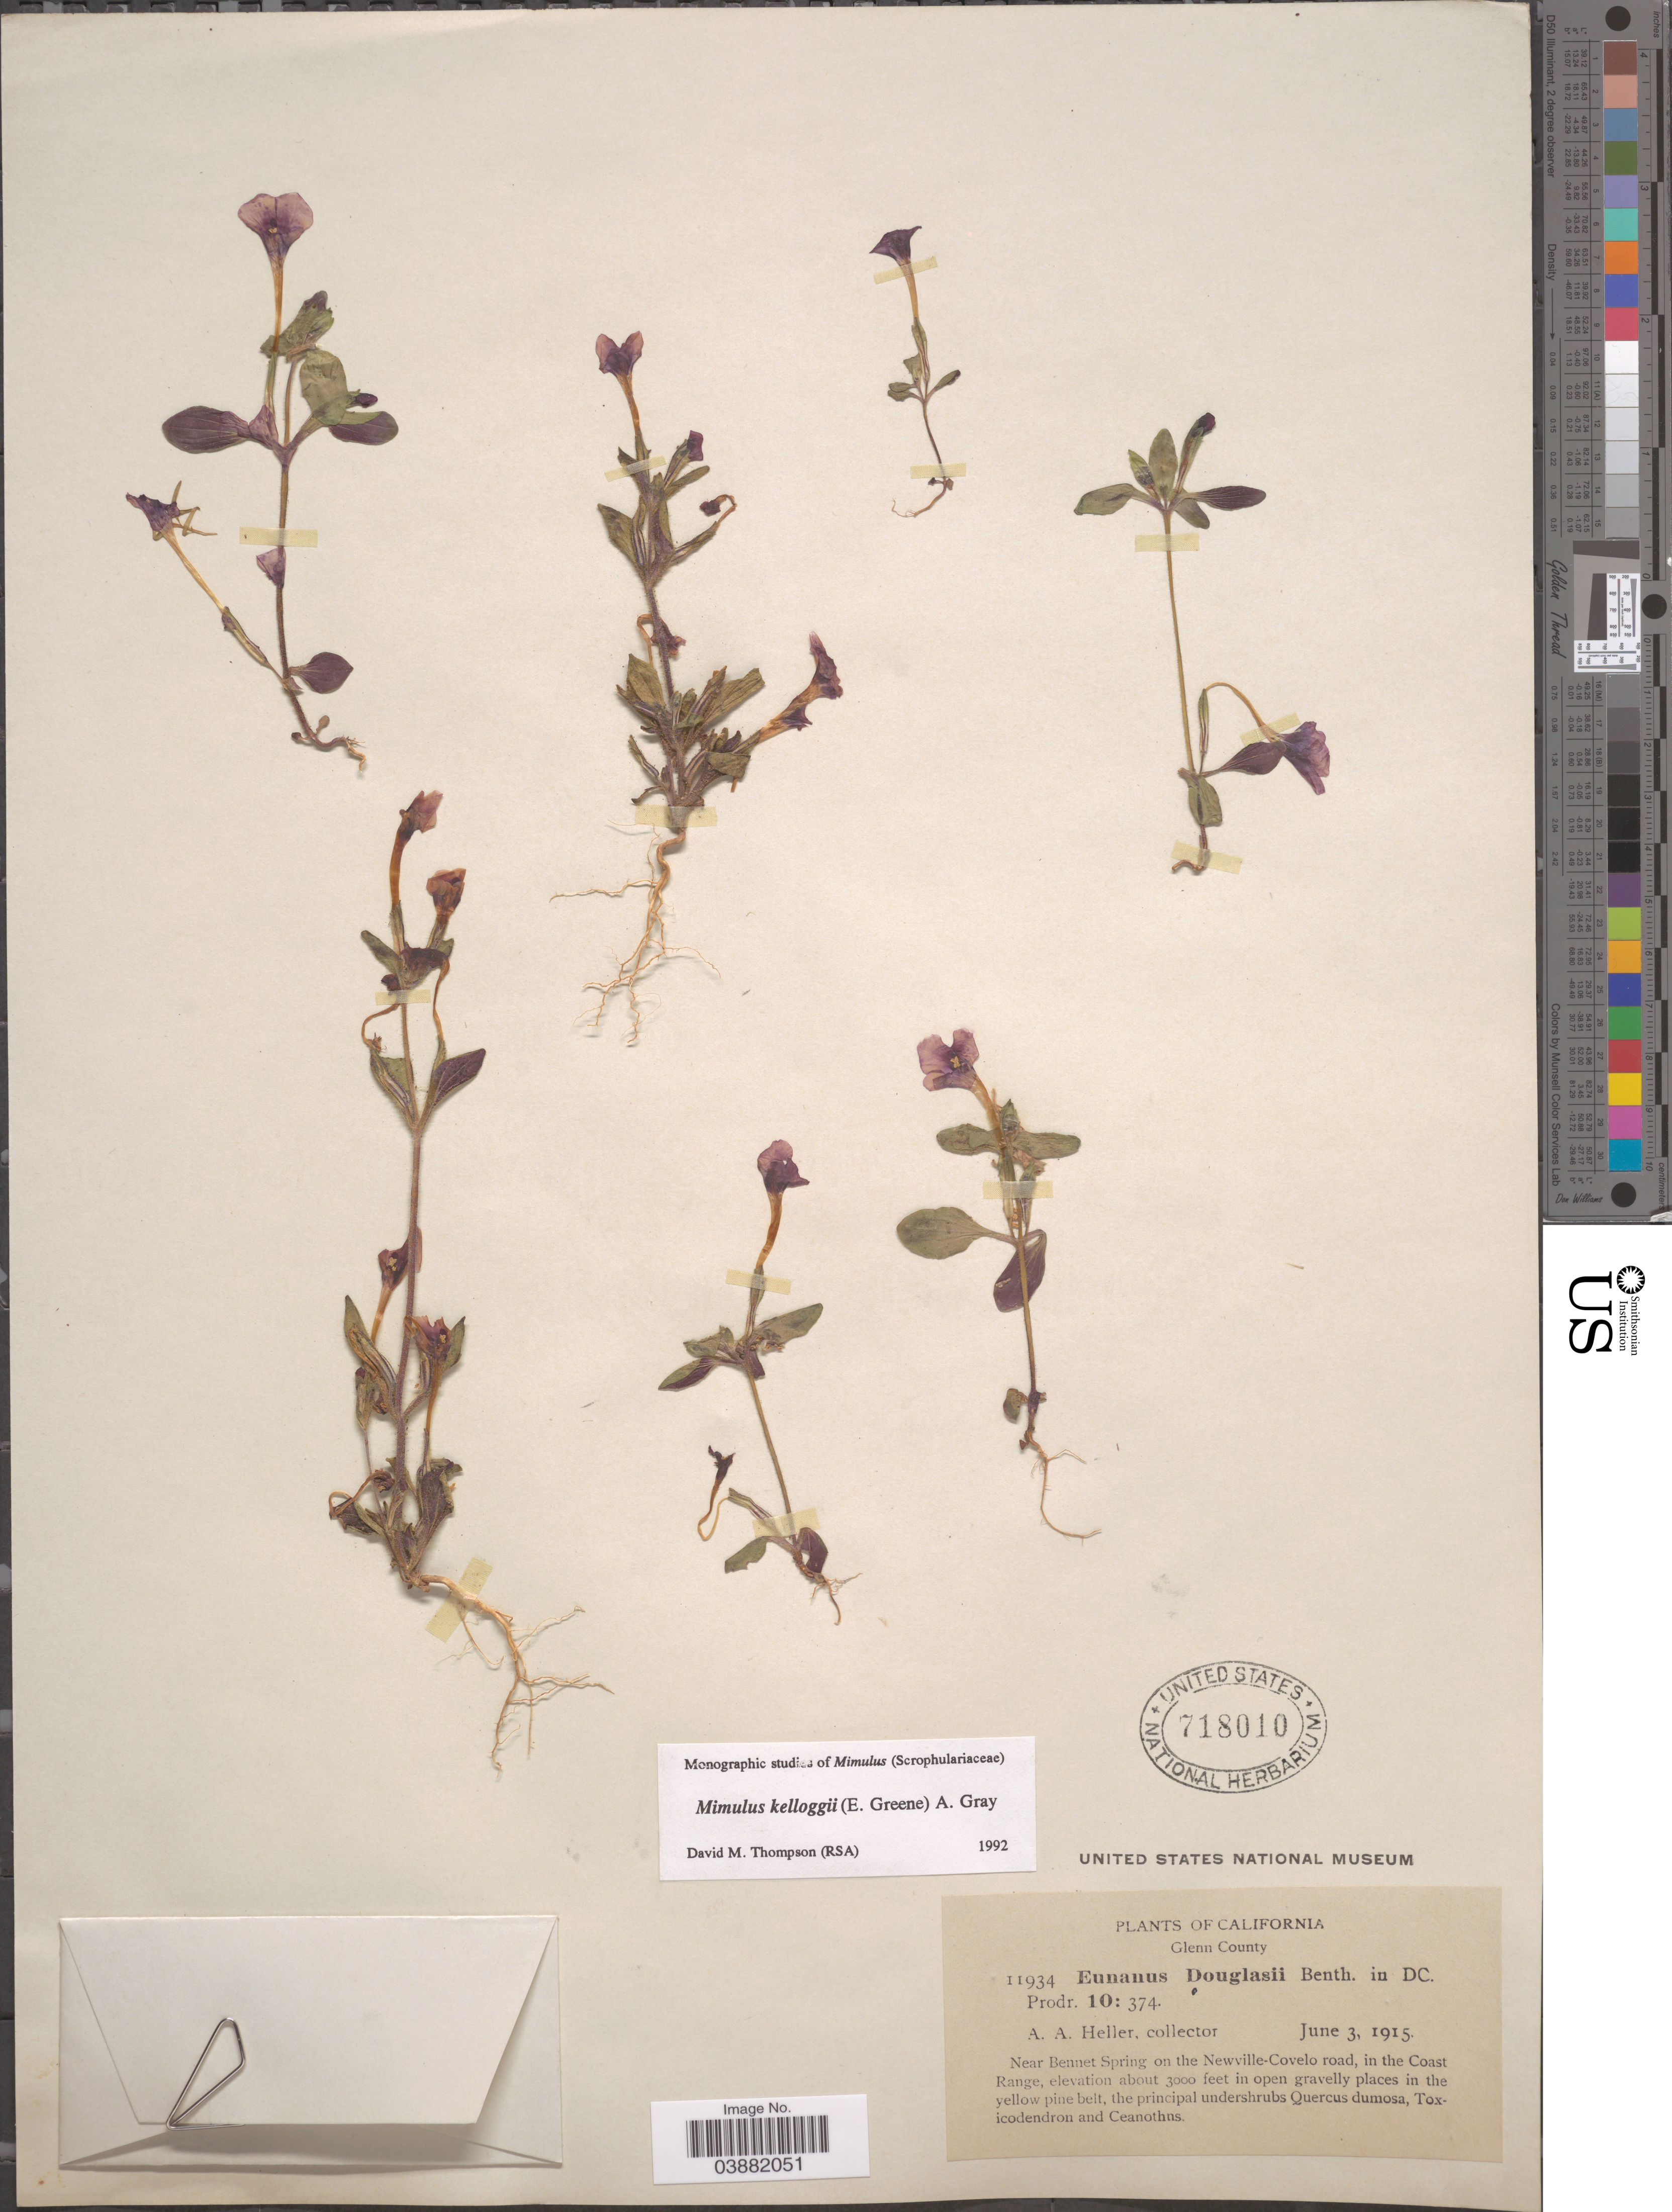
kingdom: Plantae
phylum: Tracheophyta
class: Magnoliopsida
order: Lamiales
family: Phrymaceae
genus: Mimulus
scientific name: Mimulus kelloggii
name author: (Curran ex Greene) Curran ex A. Gray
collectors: A. A. Heller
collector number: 11934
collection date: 1915-06-03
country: United States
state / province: California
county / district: Glenn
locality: Glenn County. Near Bennett Spring on the Newville-Covelo road, in the Coast Range.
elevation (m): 914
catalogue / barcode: US 718010